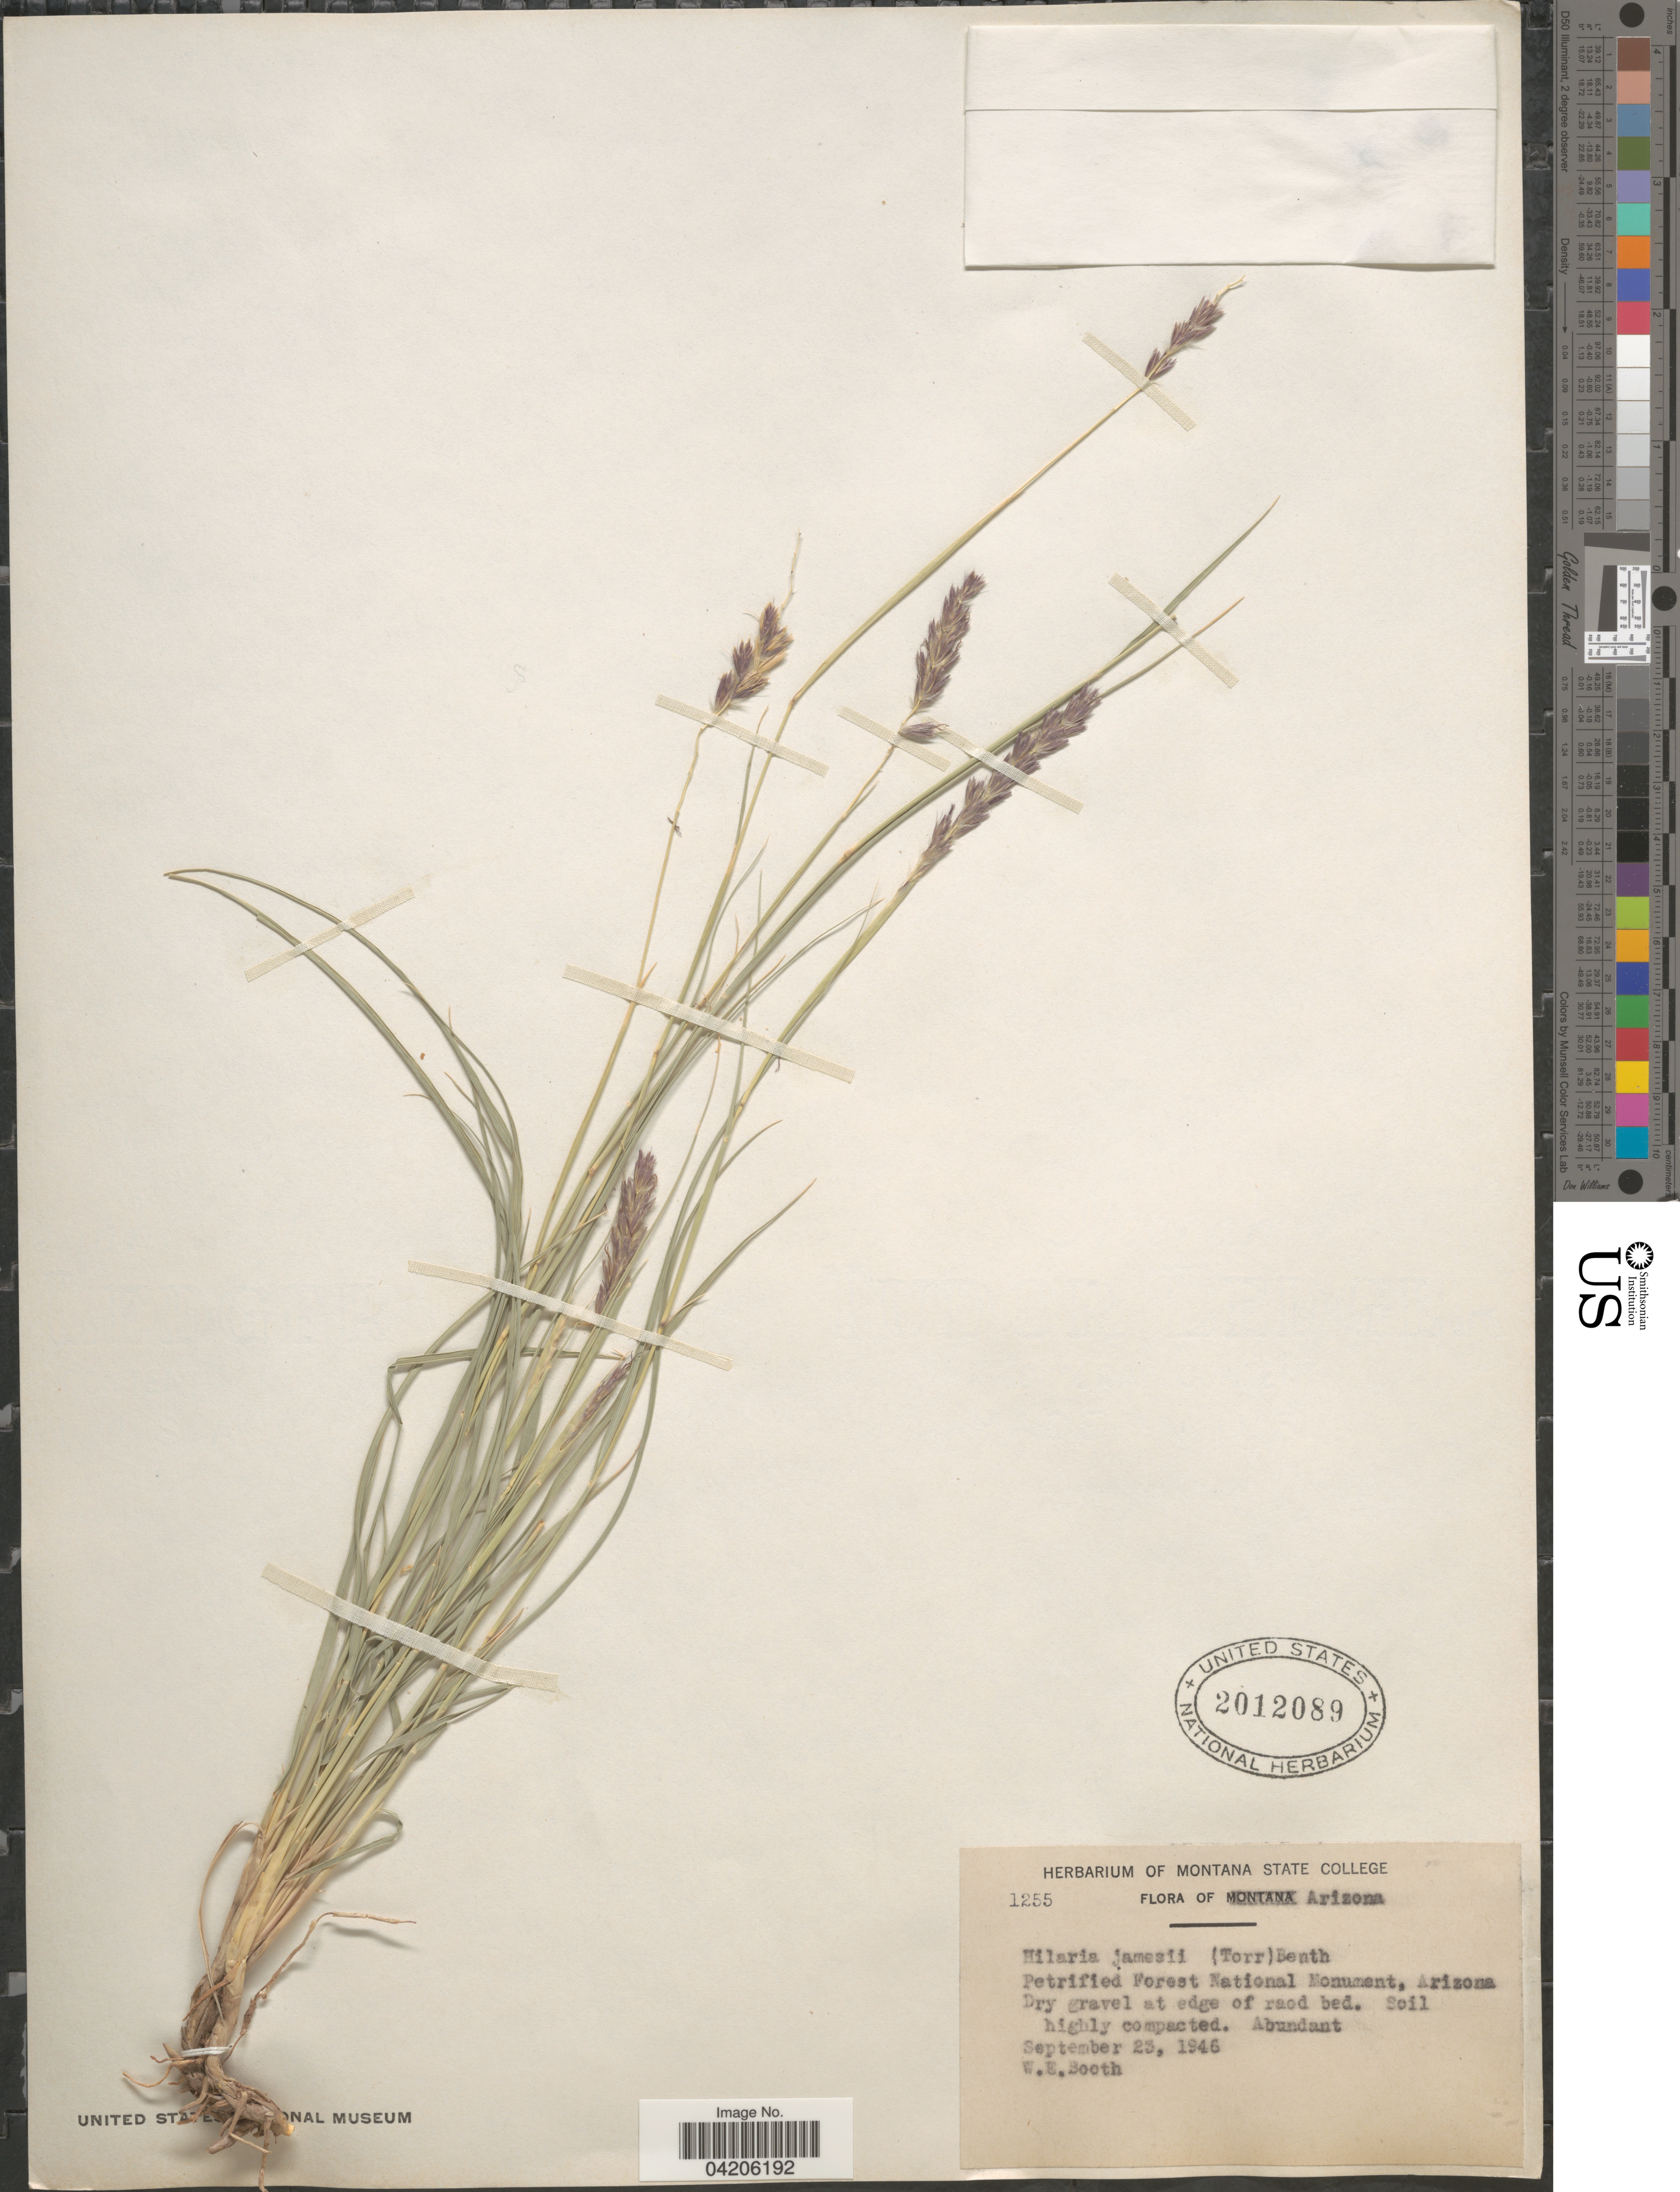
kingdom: Plantae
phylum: Tracheophyta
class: Liliopsida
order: Poales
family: Poaceae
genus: Hilaria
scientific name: Hilaria jamesii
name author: (Torr.) Benth.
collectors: W. Booth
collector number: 1255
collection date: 1946-09-23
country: United States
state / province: Arizona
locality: Petrified Forest National Monument.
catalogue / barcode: US 2012089